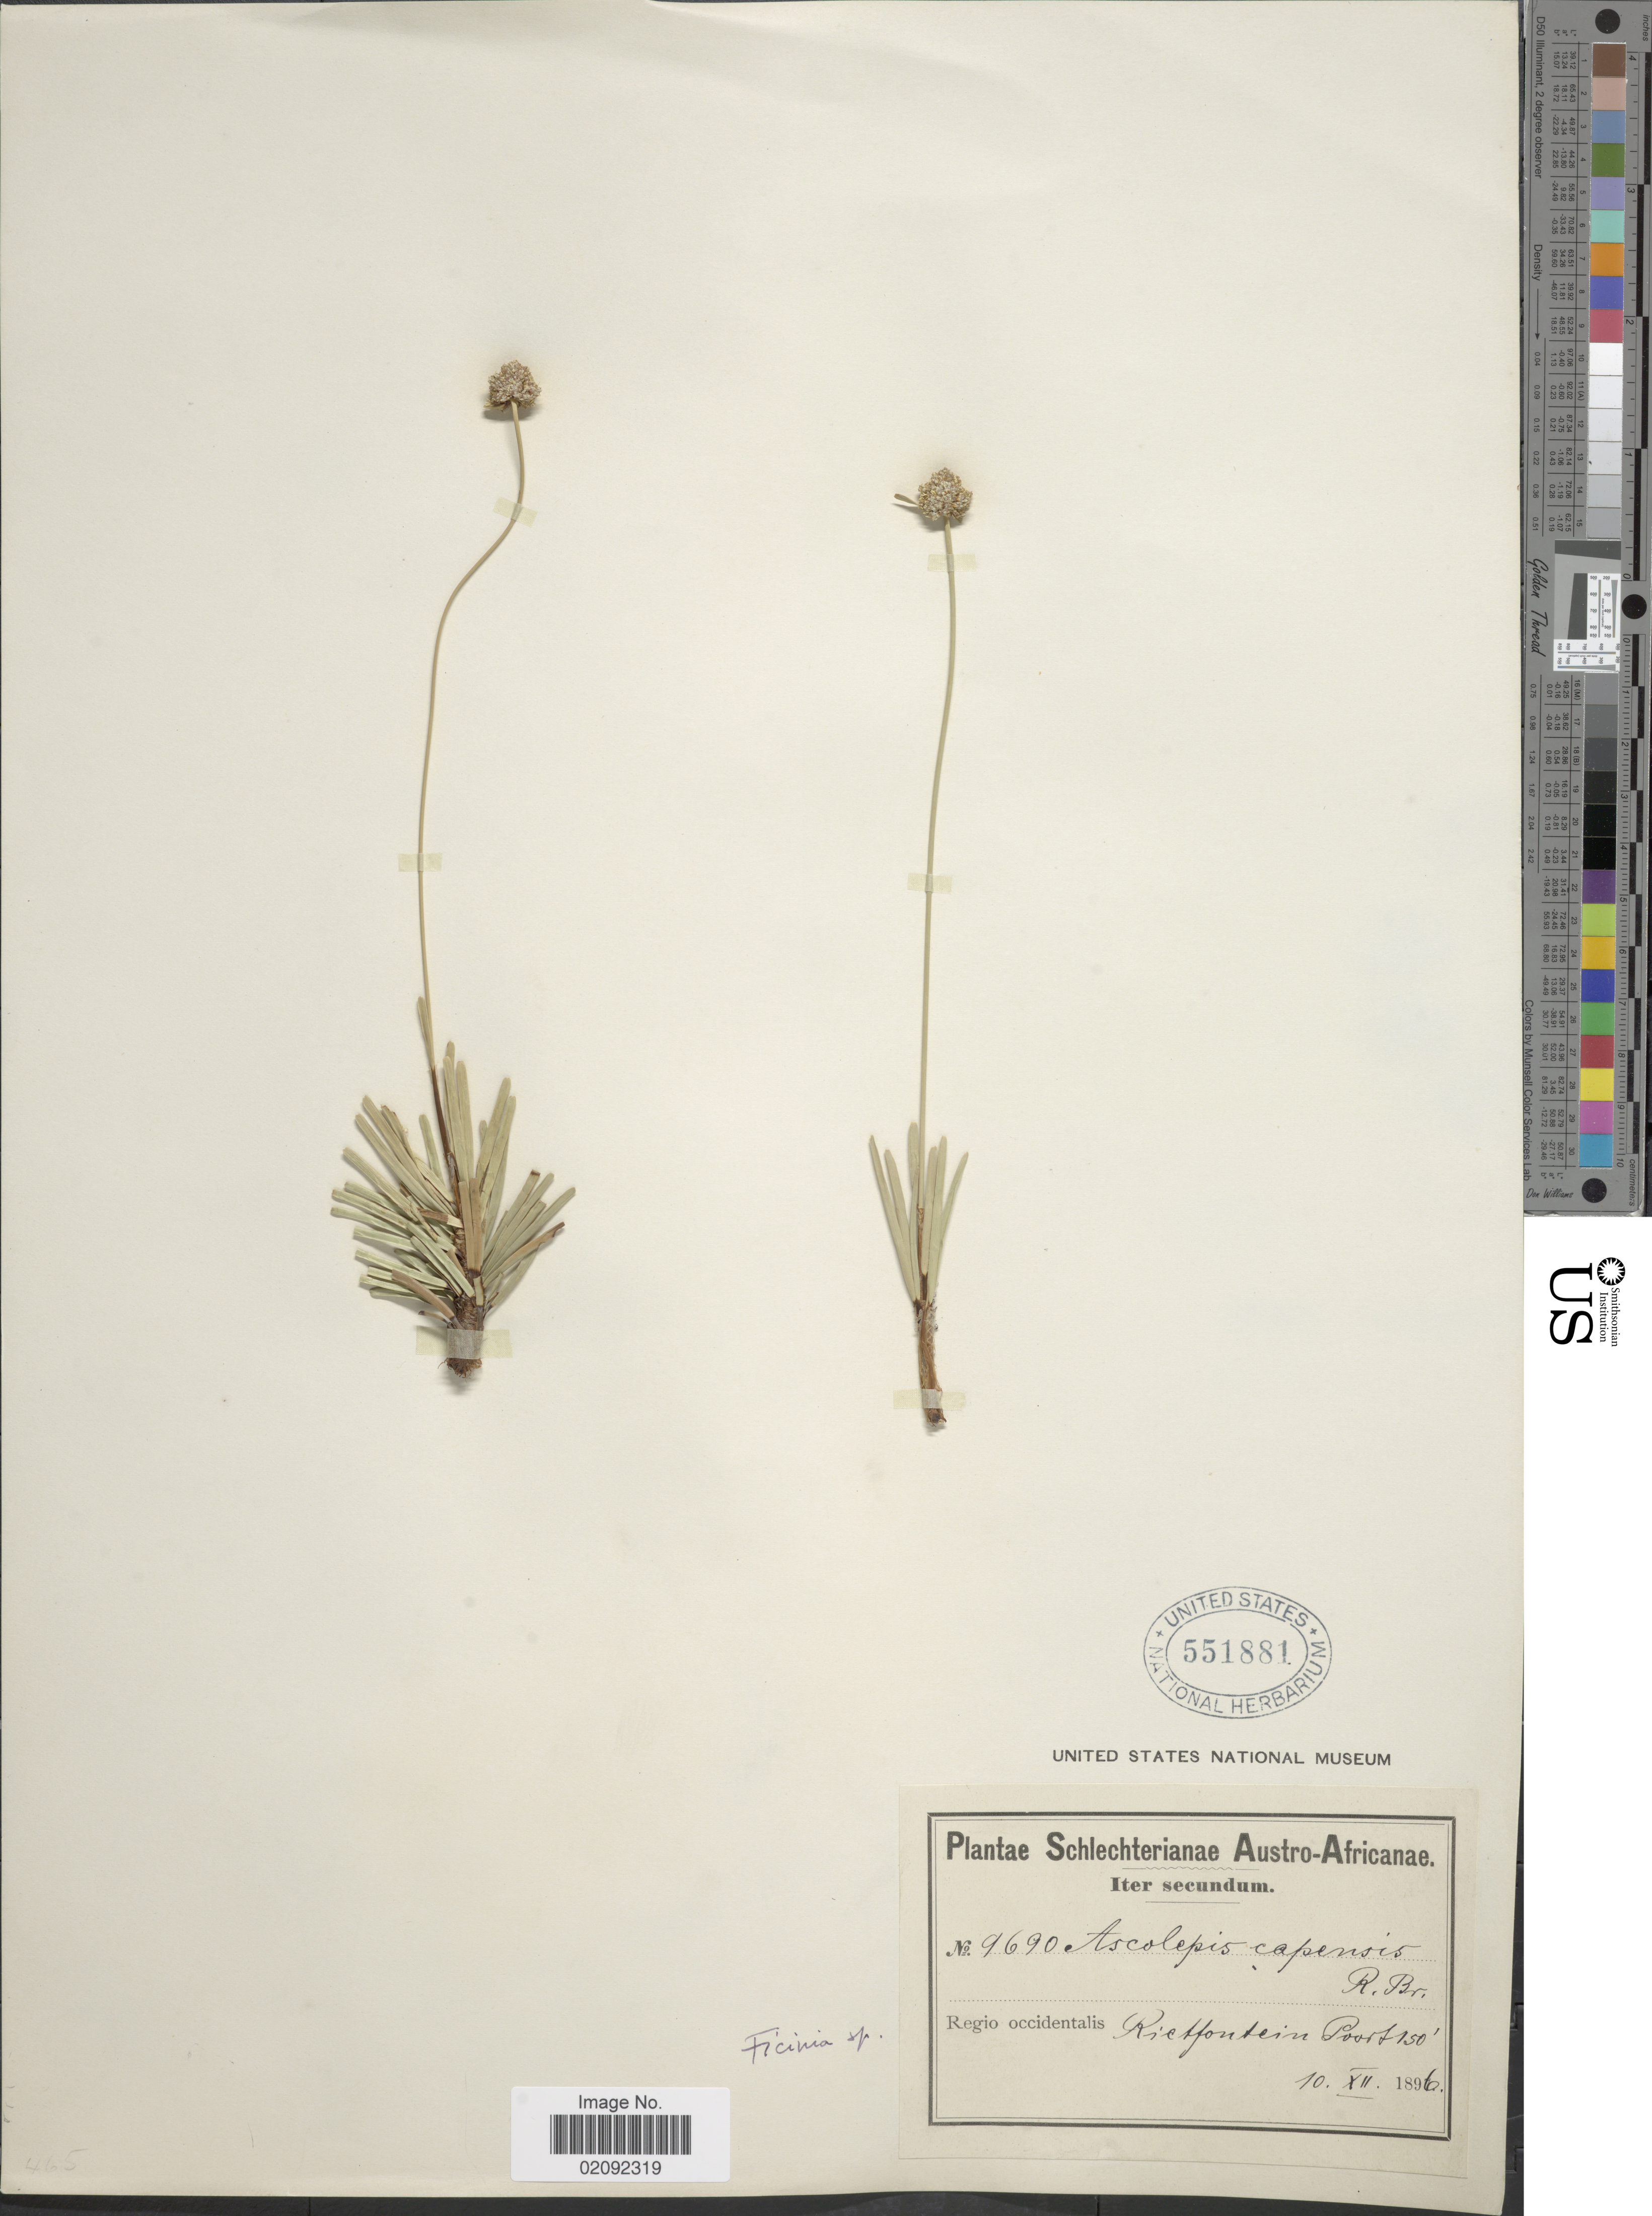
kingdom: Plantae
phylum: Tracheophyta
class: Liliopsida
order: Poales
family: Cyperaceae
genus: Ficinia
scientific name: Ficinia praemorsa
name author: Nees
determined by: Strong, Mark T., (BOT), Smithsonian Institution - National Museum of Natural History (UNITED STATES)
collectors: Schlechter, --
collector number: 9690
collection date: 1896-12-10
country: South Africa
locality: Austro-Africanae, Regio occidentalis, Rictfontein Poort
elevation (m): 46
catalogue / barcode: US 551881